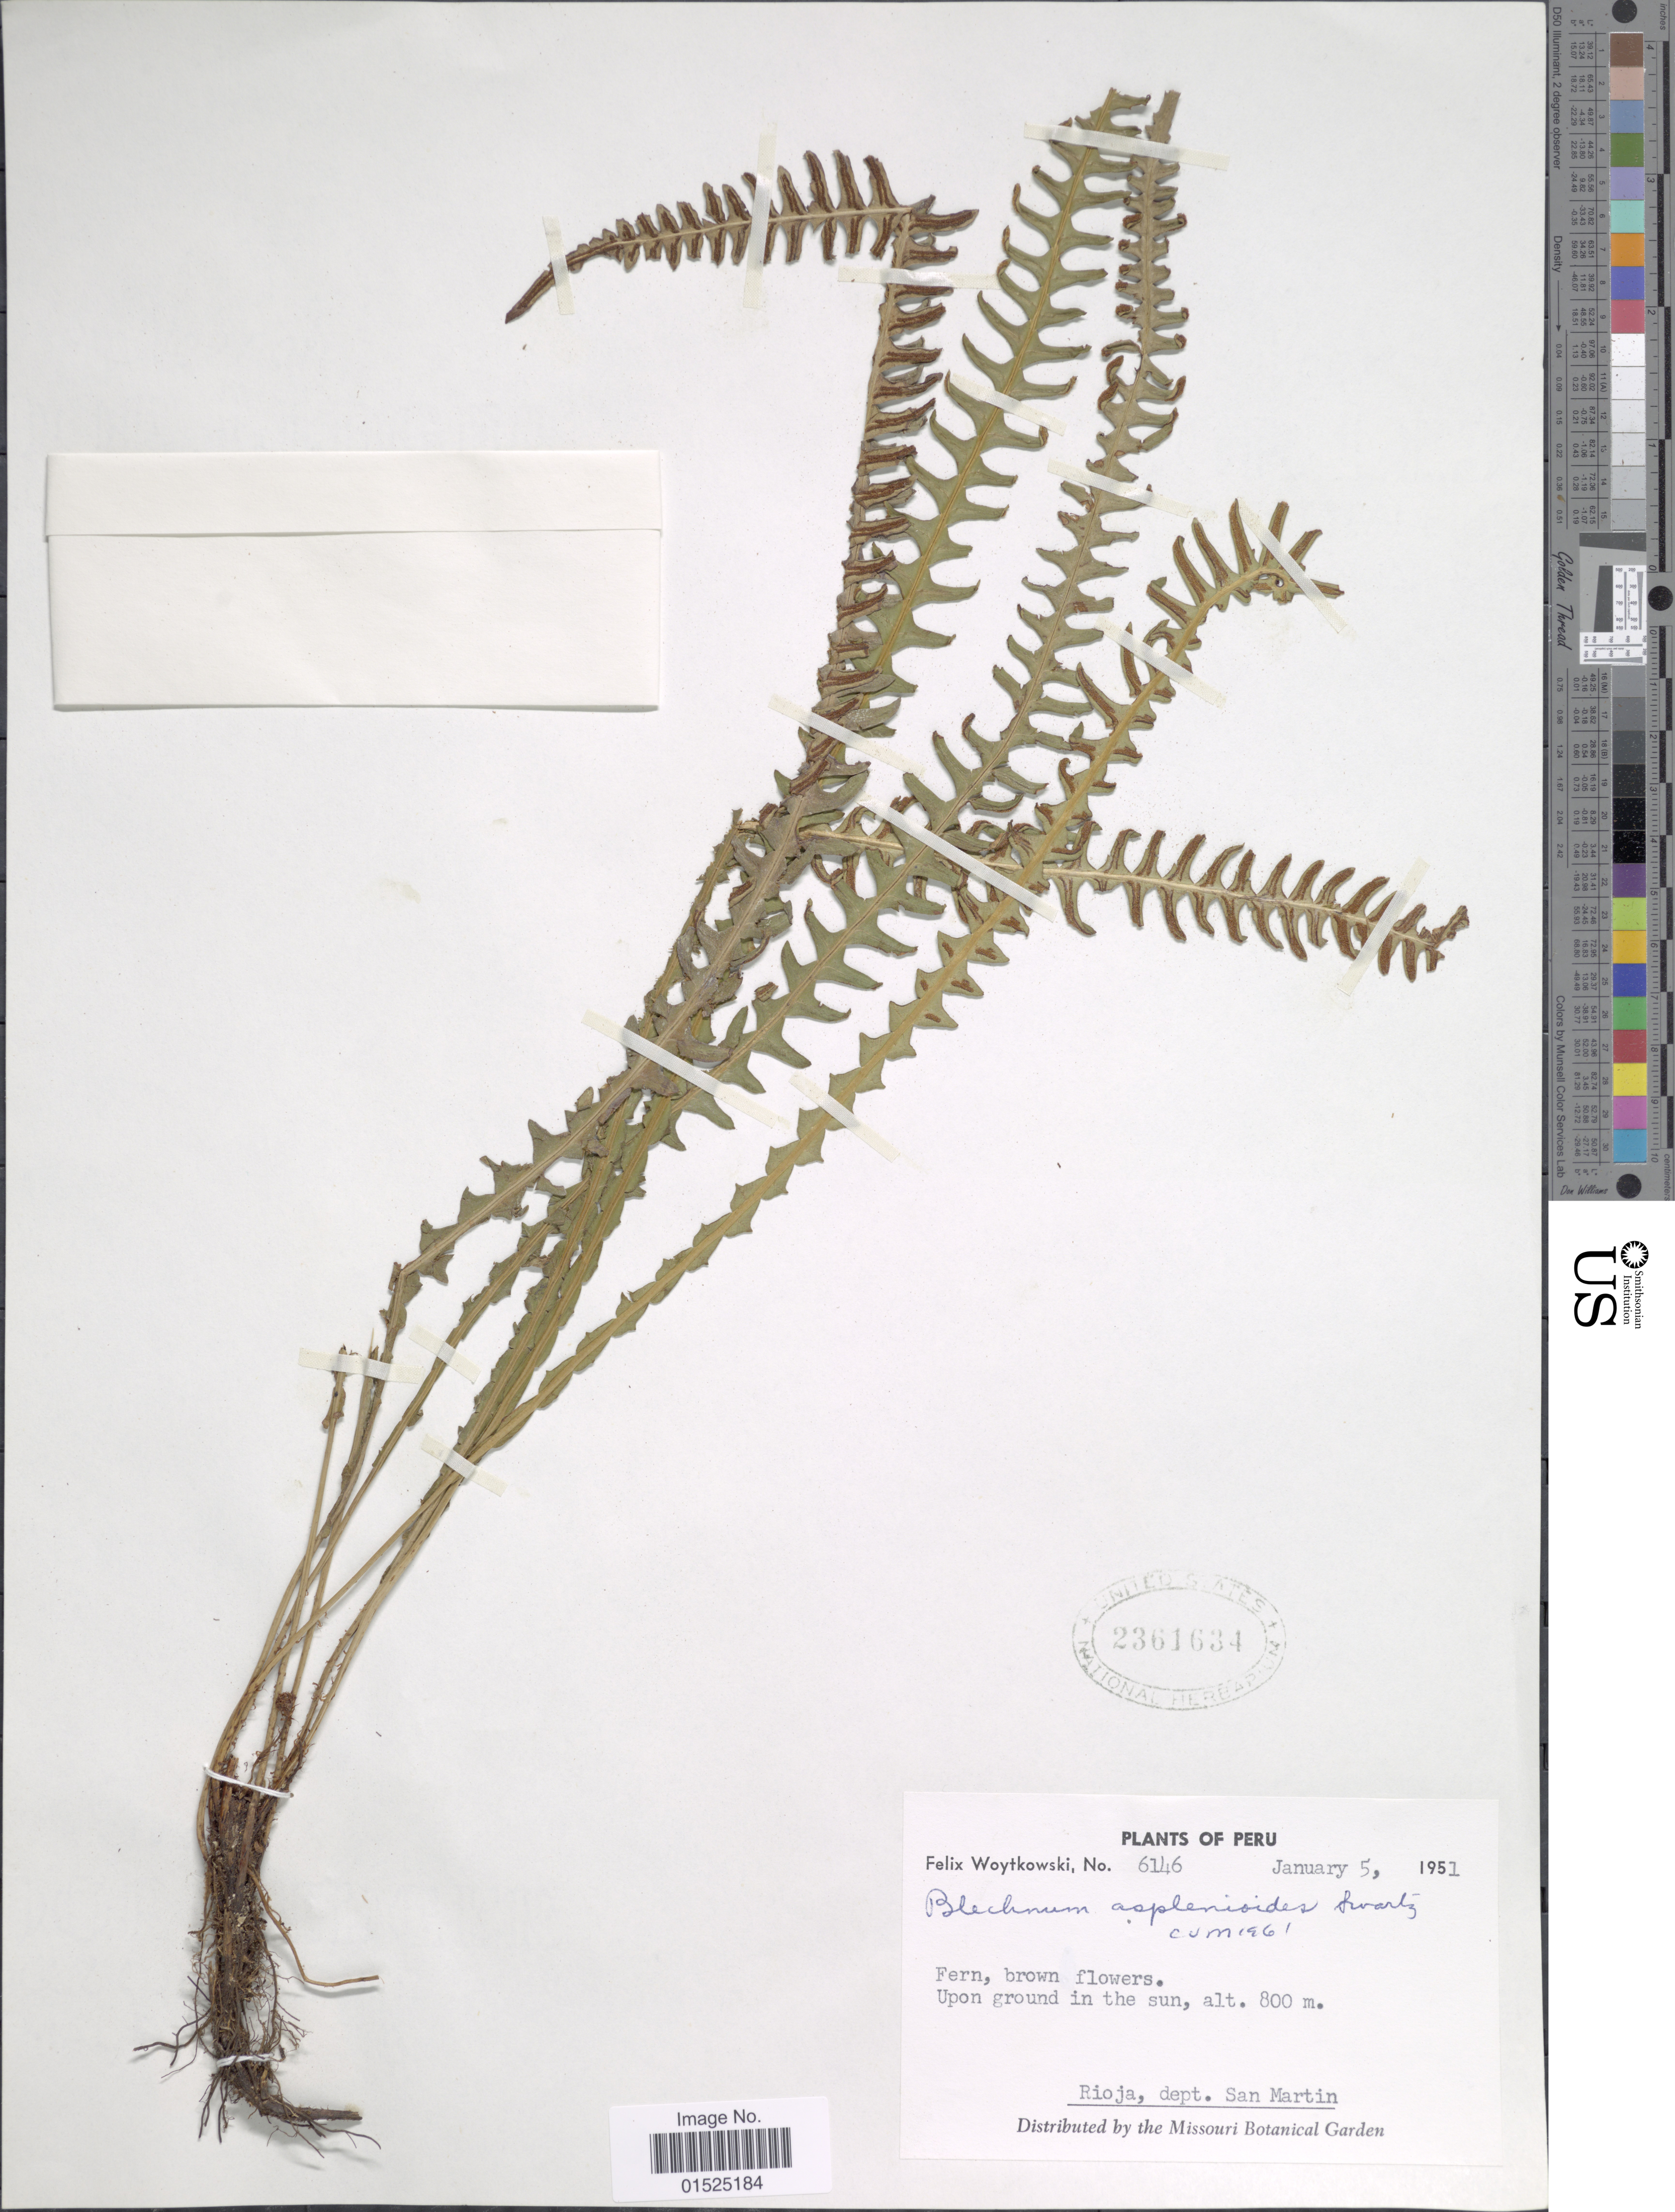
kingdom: Plantae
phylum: Tracheophyta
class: Polypodiopsida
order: Polypodiales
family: Blechnaceae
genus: Blechnum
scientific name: Blechnum asplenioides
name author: Sw.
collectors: F. Woytkowski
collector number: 6146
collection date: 1951-01-05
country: Peru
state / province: San Martín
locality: Rioja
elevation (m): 800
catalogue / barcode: US 2361634